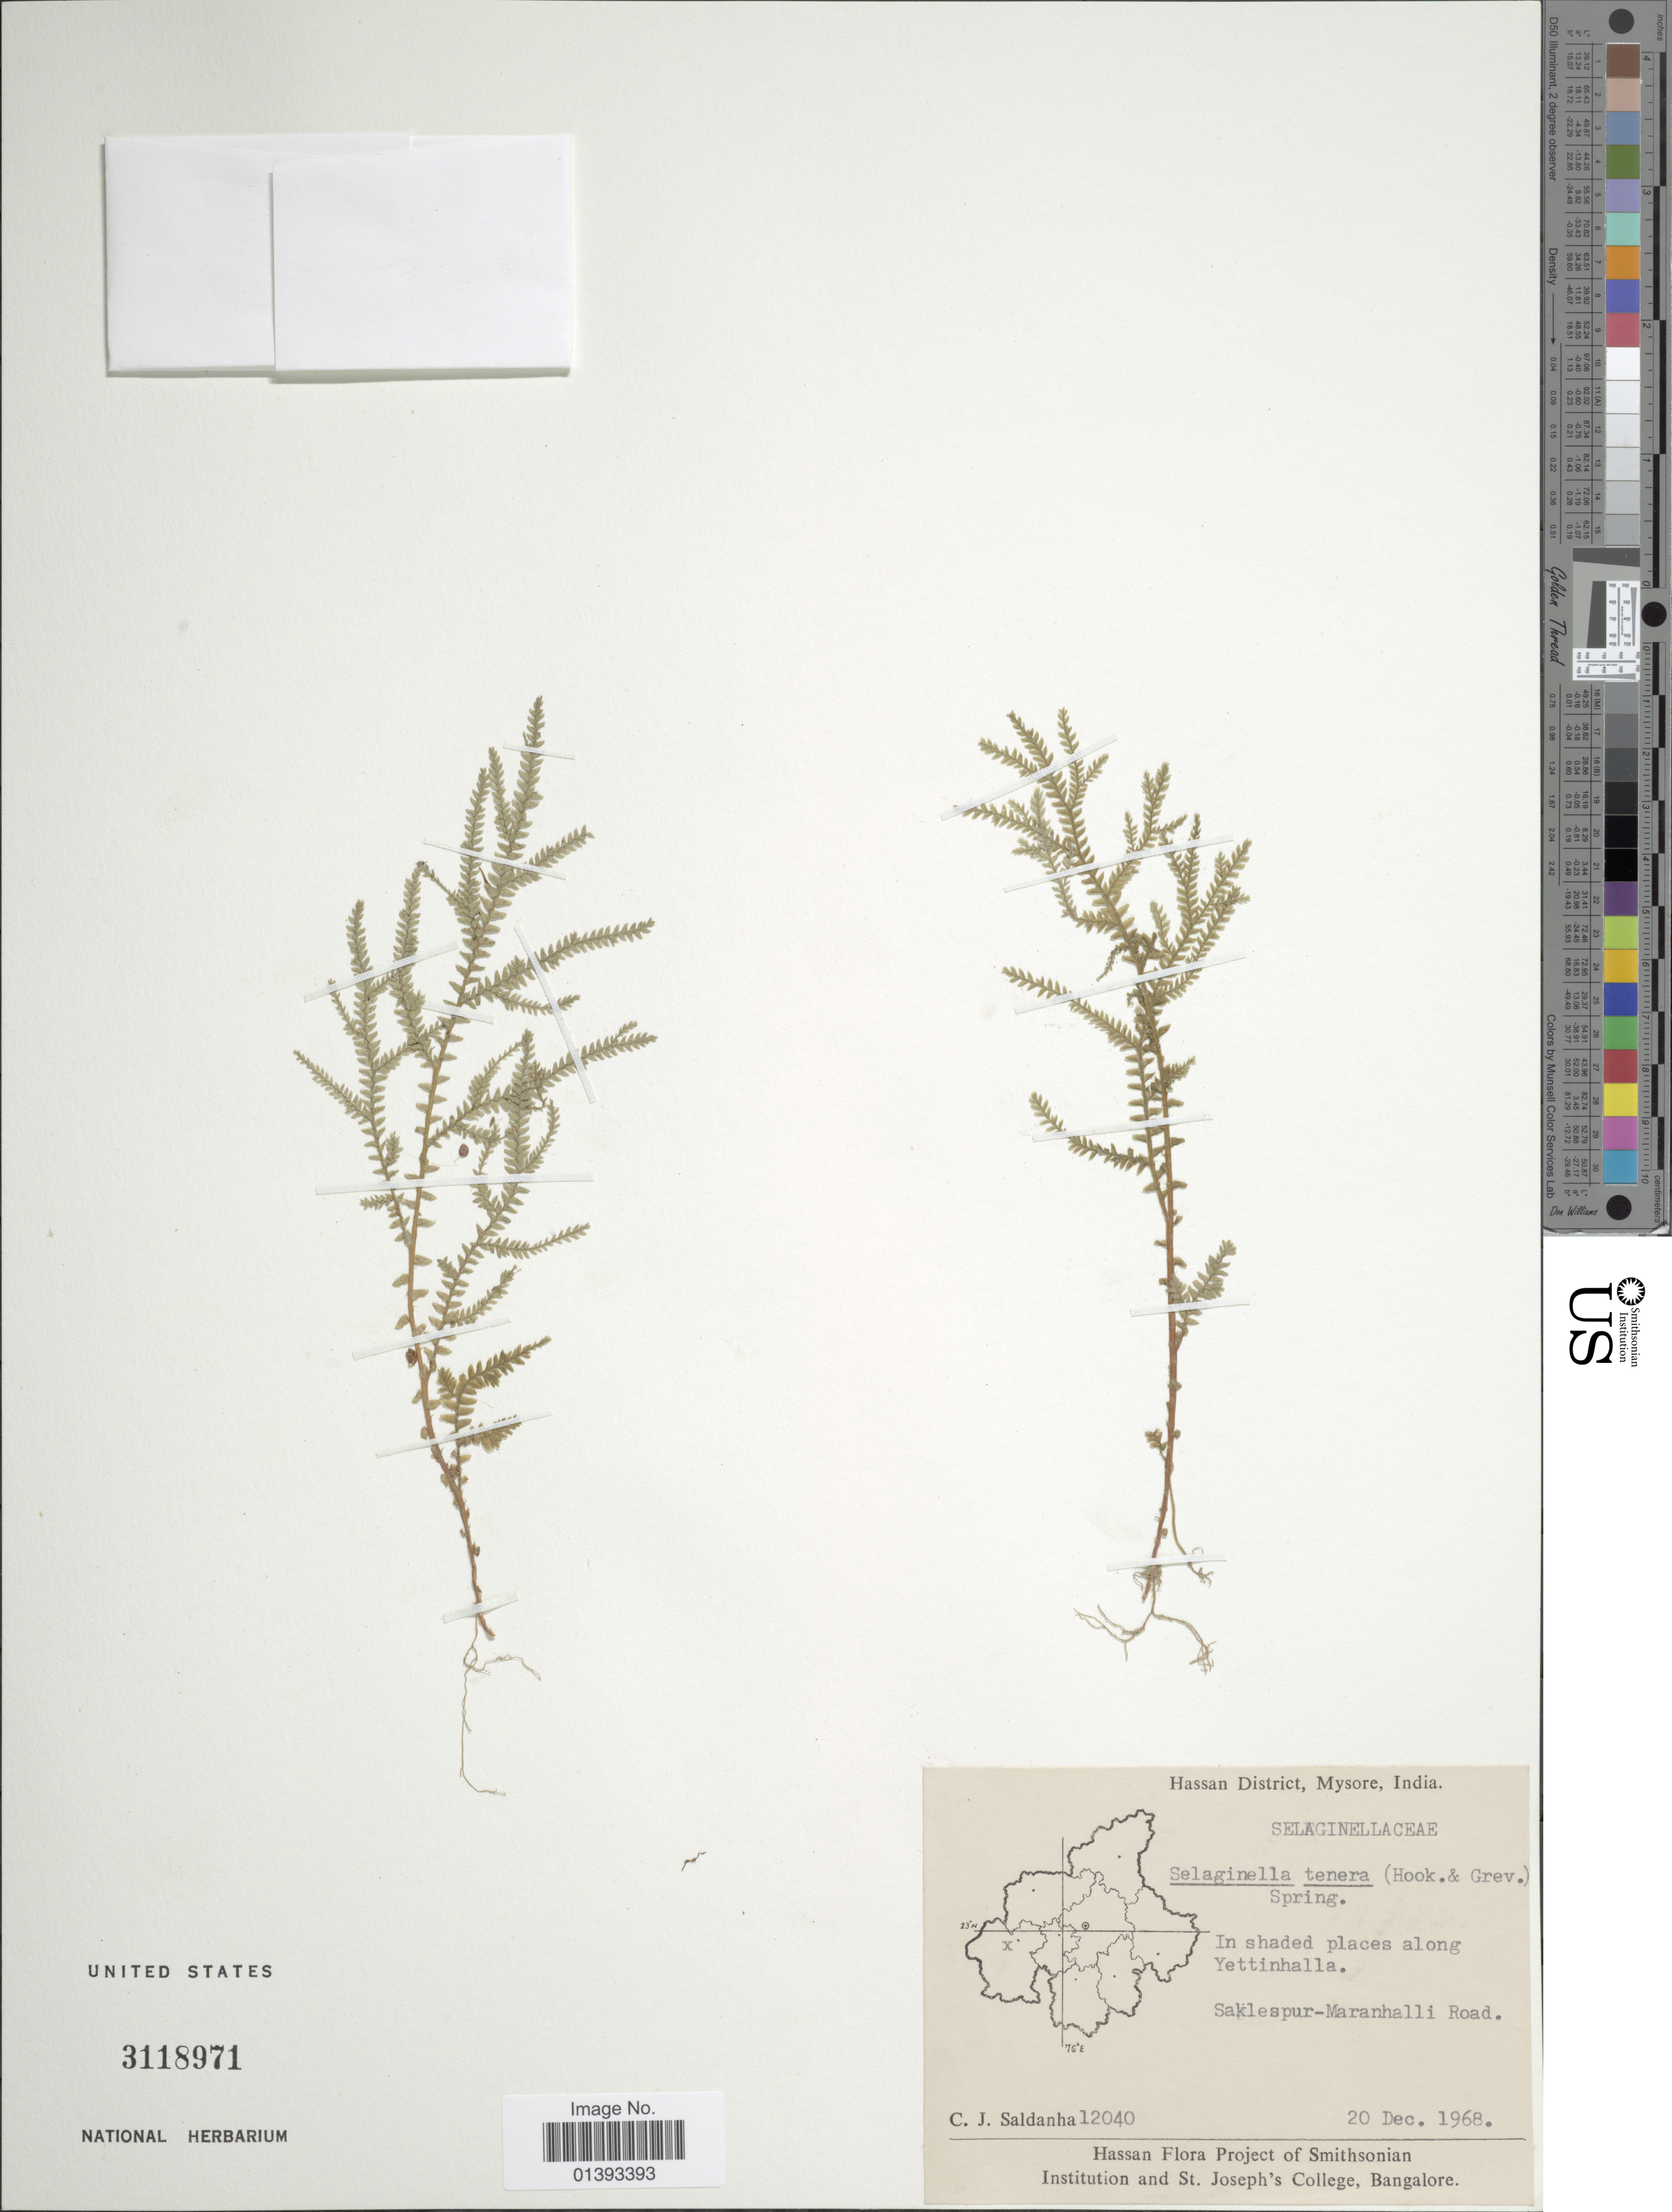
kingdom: Plantae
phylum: Tracheophyta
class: Lycopodiopsida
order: Selaginellales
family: Selaginellaceae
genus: Selaginella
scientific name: Selaginella tenera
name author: (Hook. & Grev.) Spring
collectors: C. J. Saldanha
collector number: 12040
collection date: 1968-12-20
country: India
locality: Hassan District, Mysore, Saklespur-Maranhalli Road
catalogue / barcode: US 3118971